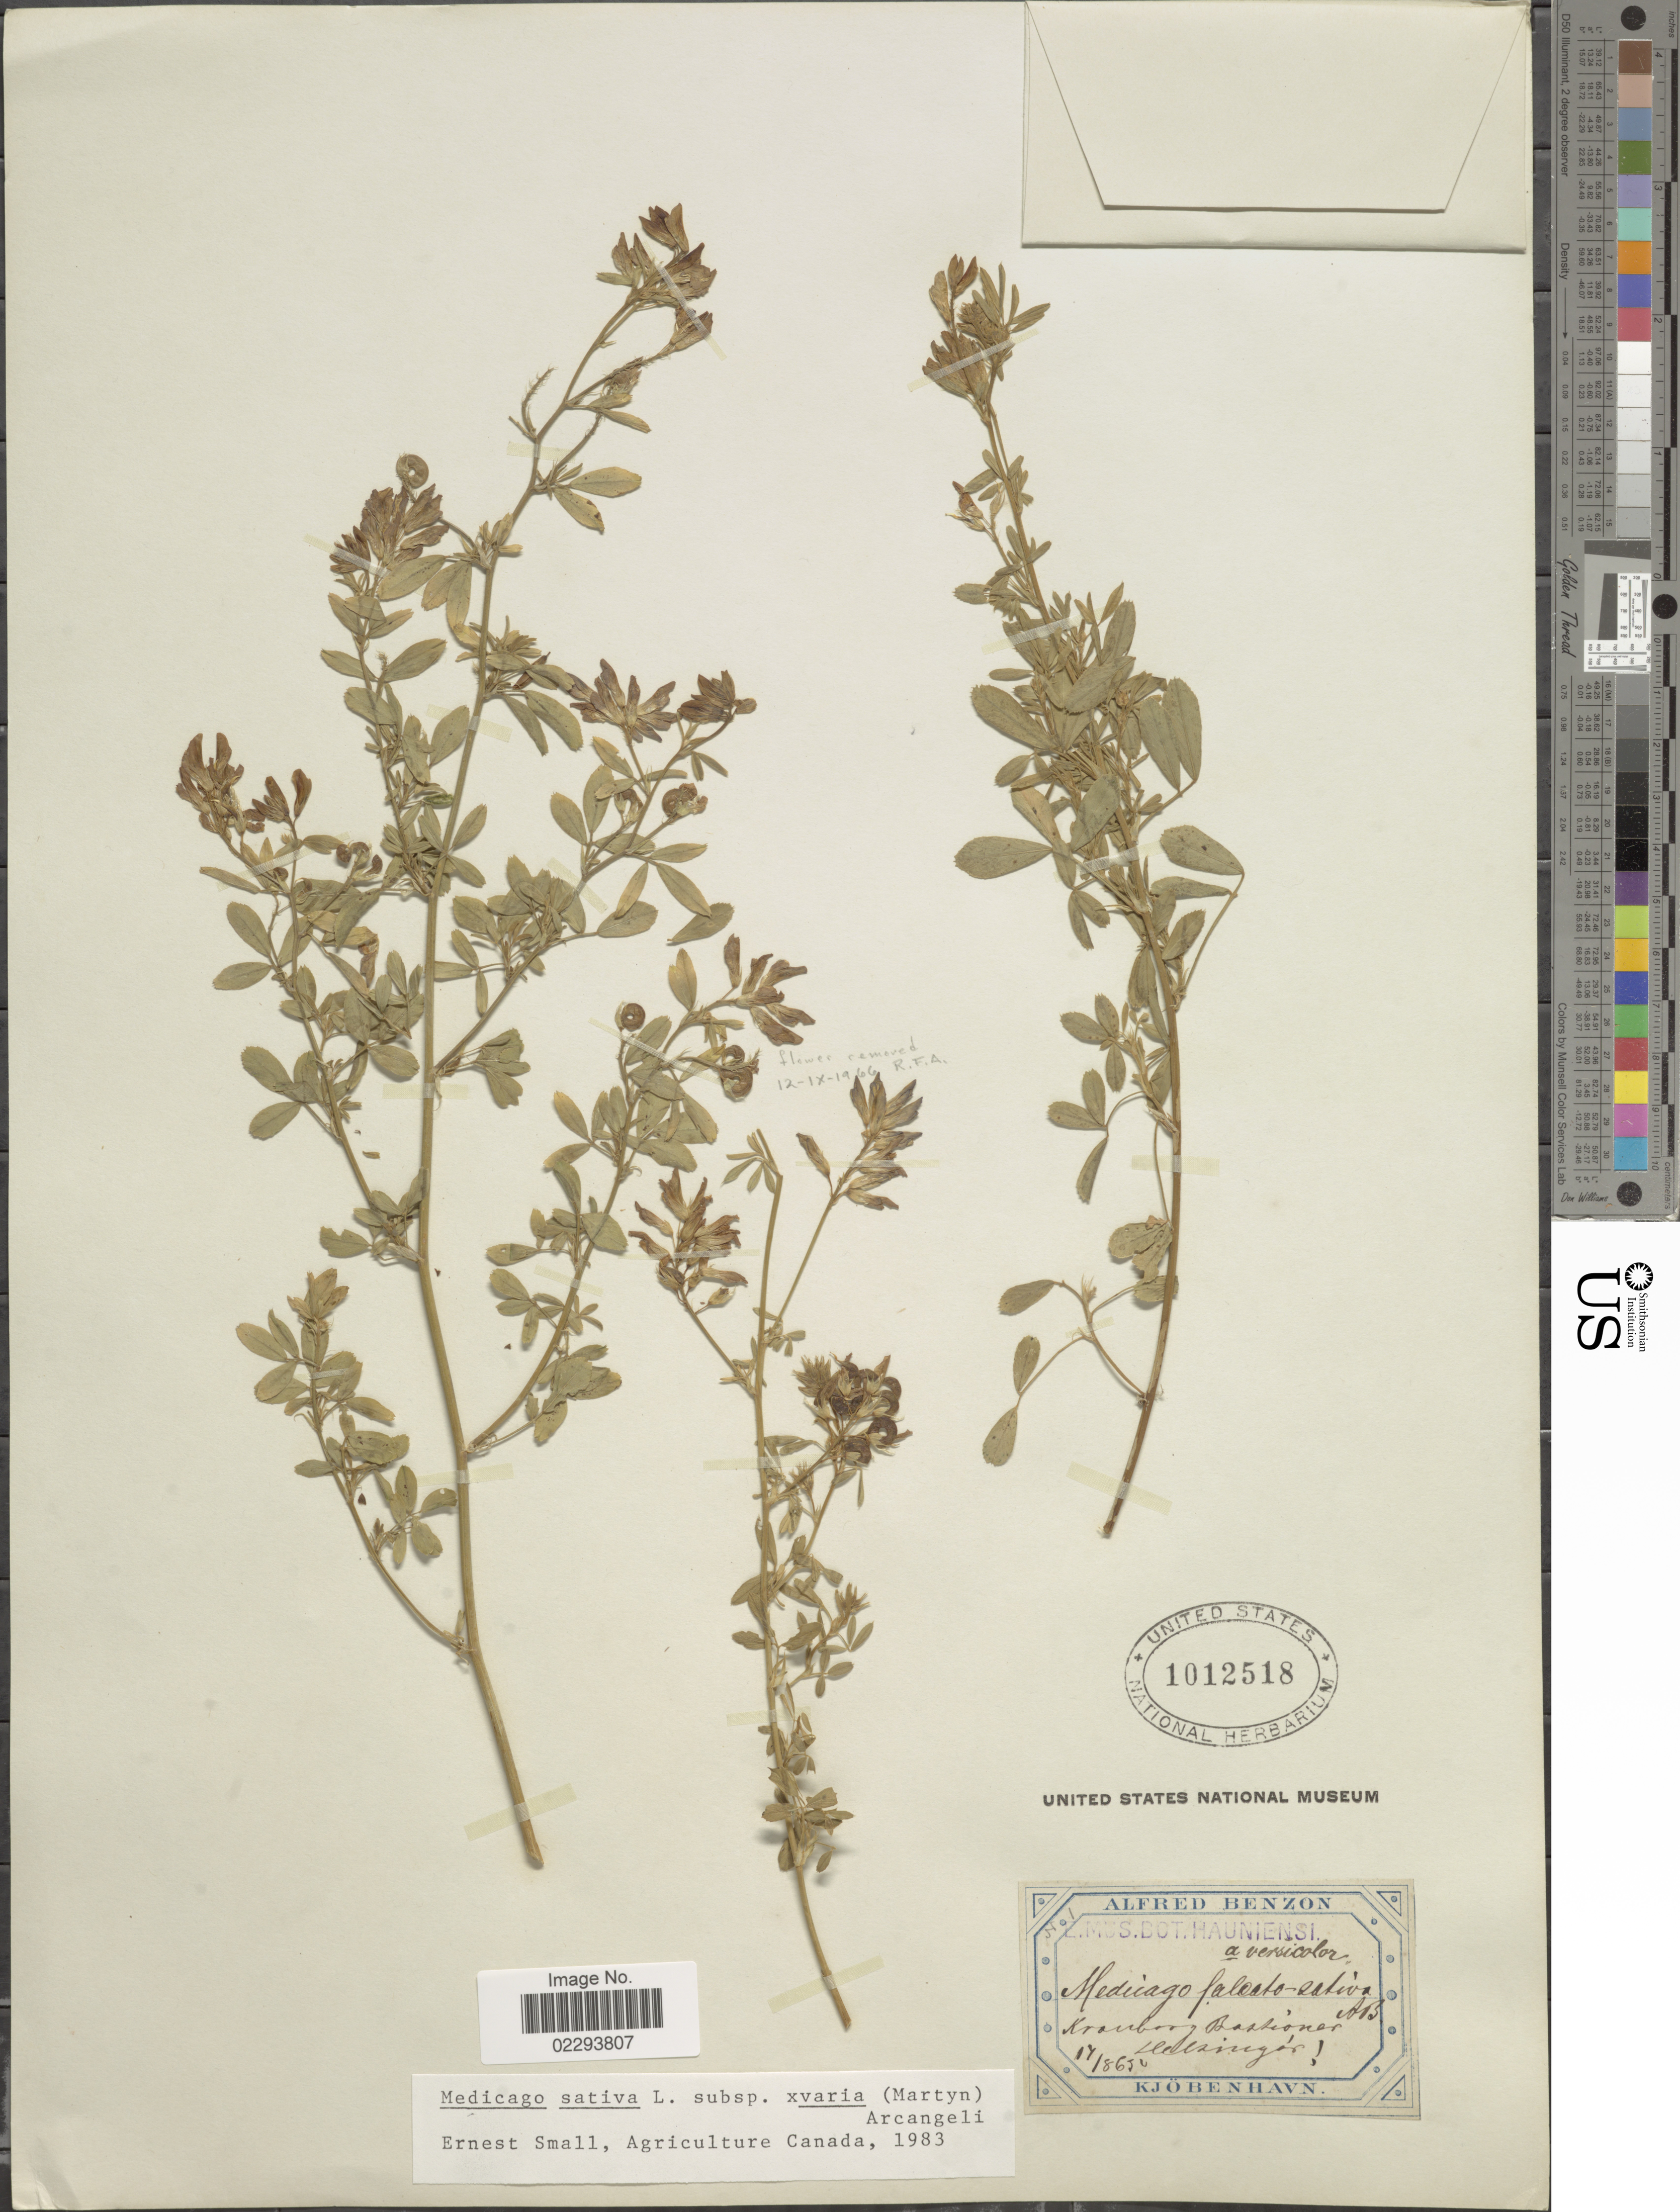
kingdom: Plantae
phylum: Tracheophyta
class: Magnoliopsida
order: Fabales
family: Fabaceae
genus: Medicago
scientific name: Medicago sativa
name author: L.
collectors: A. Benzon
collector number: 17/865*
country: Denmark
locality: Kronborg Bastionen Helsinger.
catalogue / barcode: US 1012518